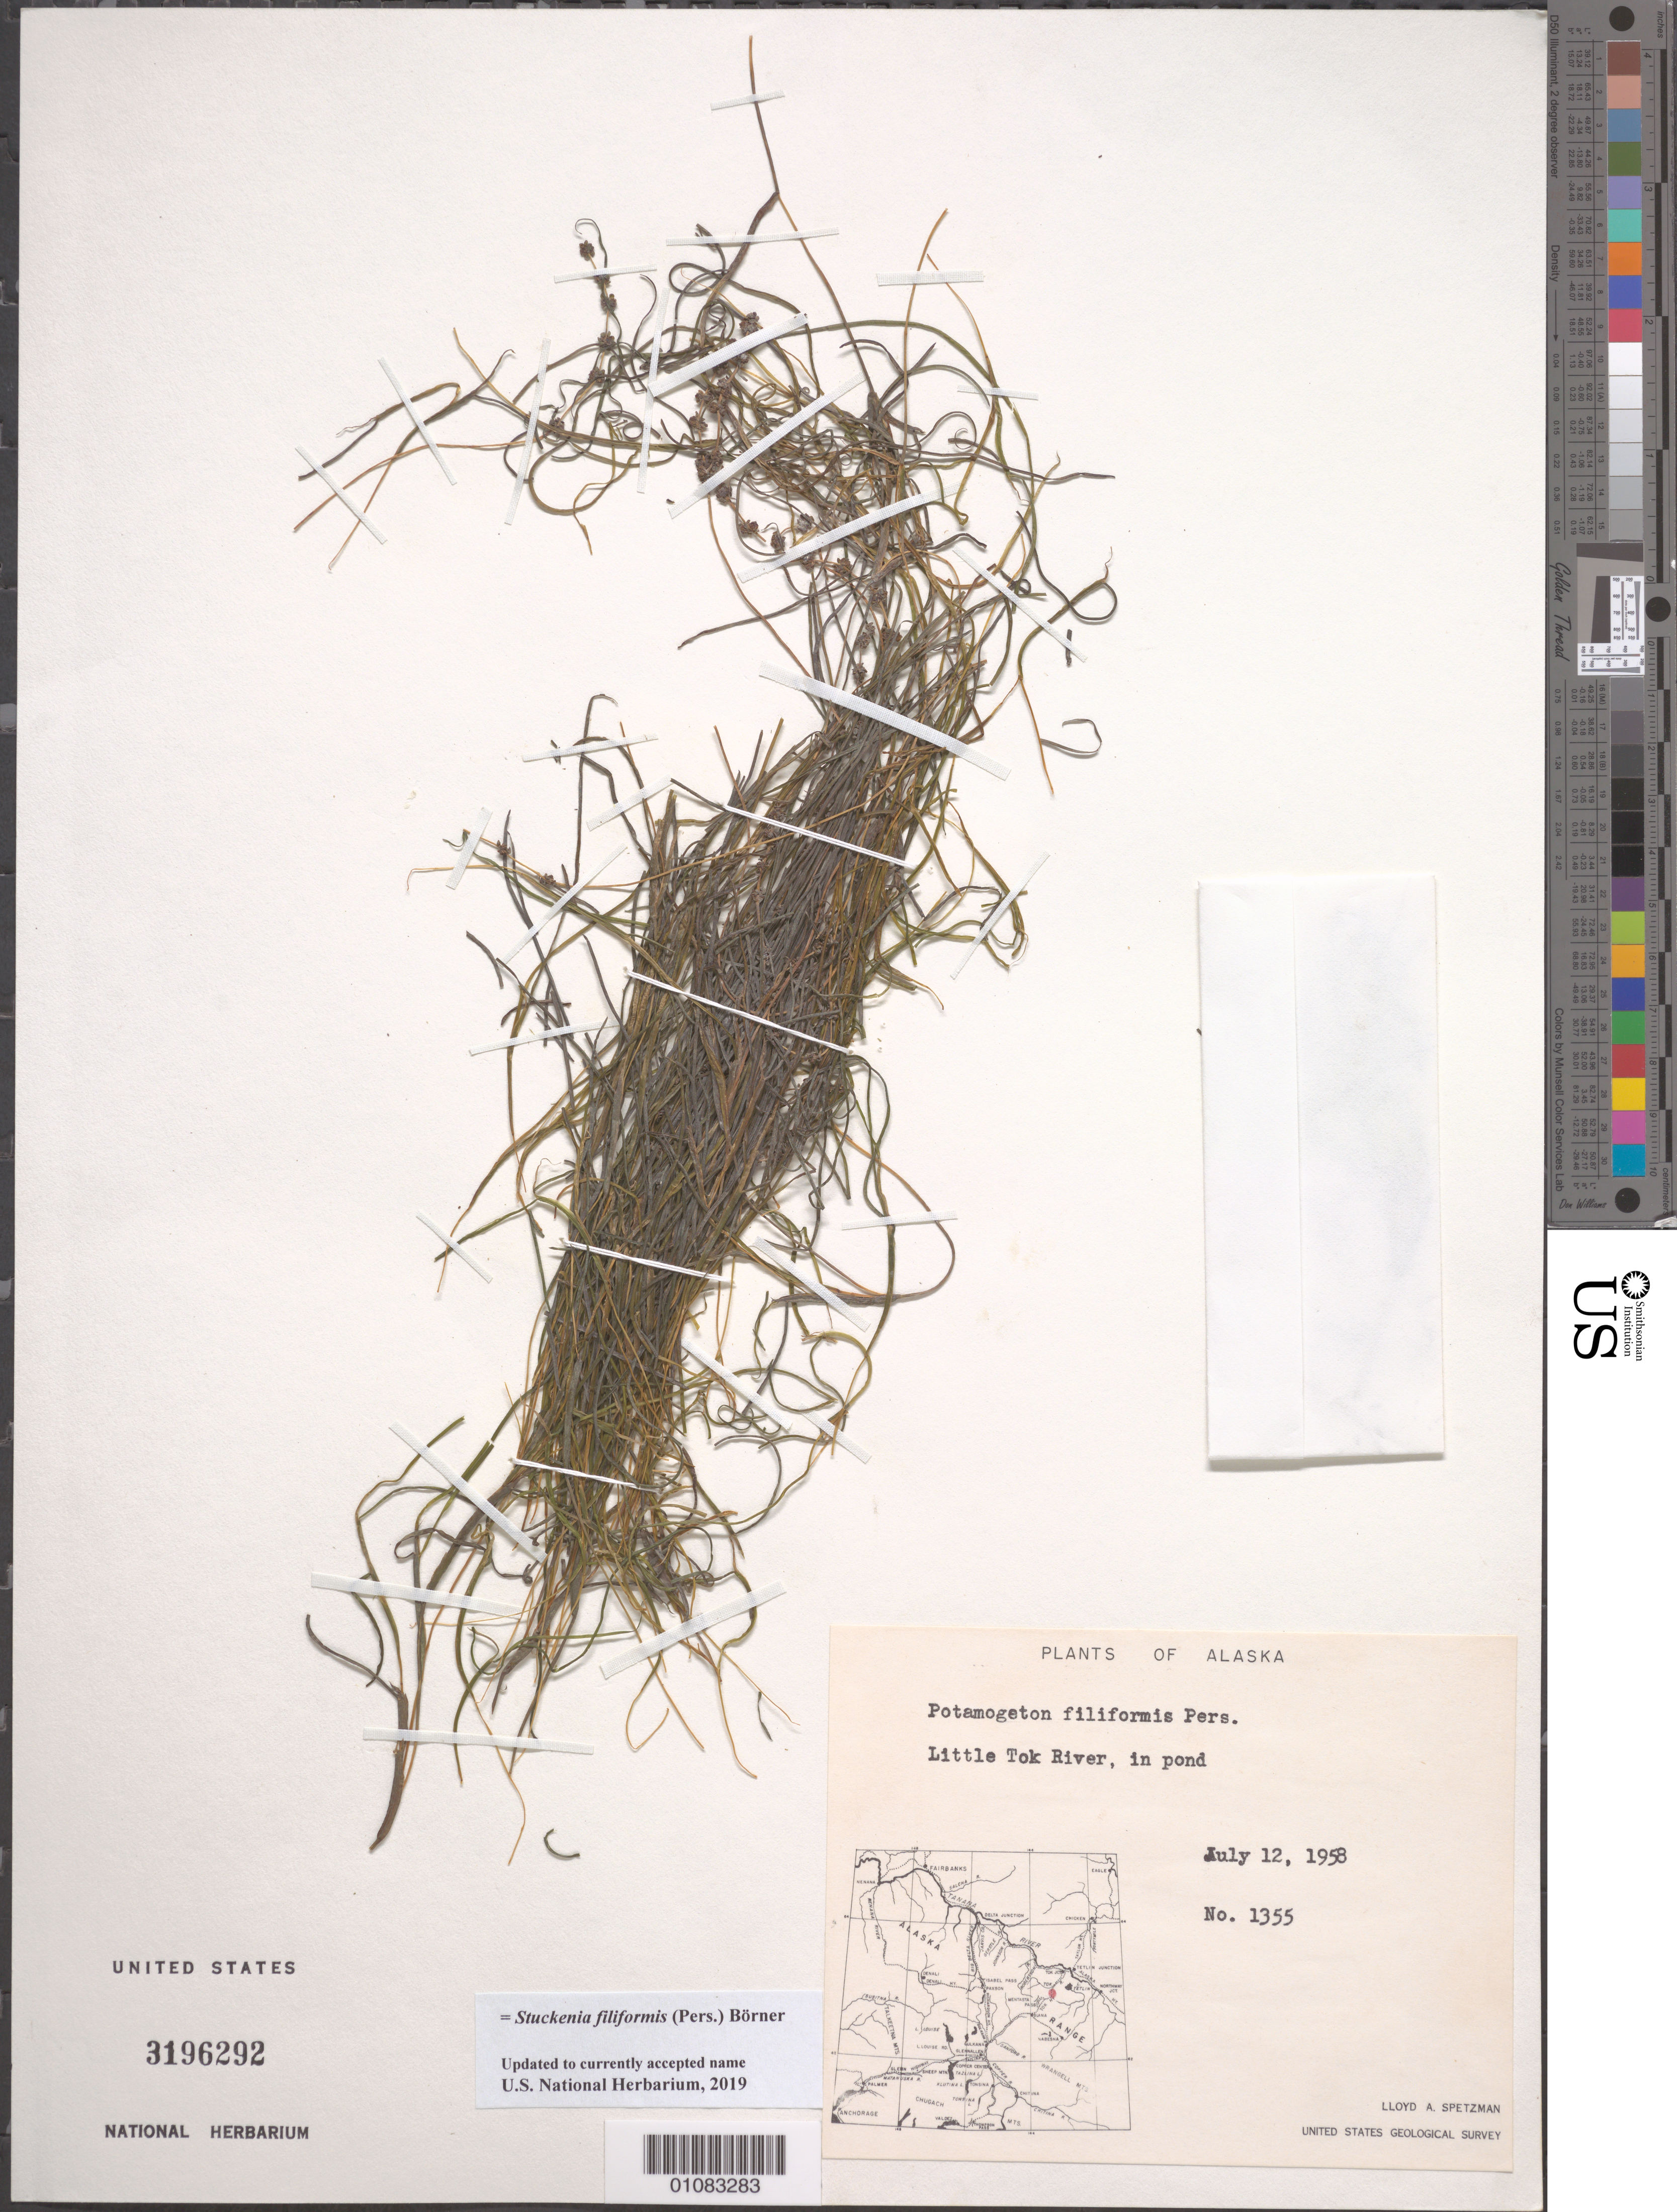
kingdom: Plantae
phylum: Tracheophyta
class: Liliopsida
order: Alismatales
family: Potamogetonaceae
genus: Stuckenia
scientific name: Stuckenia filiformis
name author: (Pers.) Börner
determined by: Strong, Mark T., (BOT), Smithsonian Institution - National Museum of Natural History (UNITED STATES)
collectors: L. Spetzman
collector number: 1355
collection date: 1958-07-12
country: United States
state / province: Alaska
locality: Little Tok River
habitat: In pond.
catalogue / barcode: US 3196292